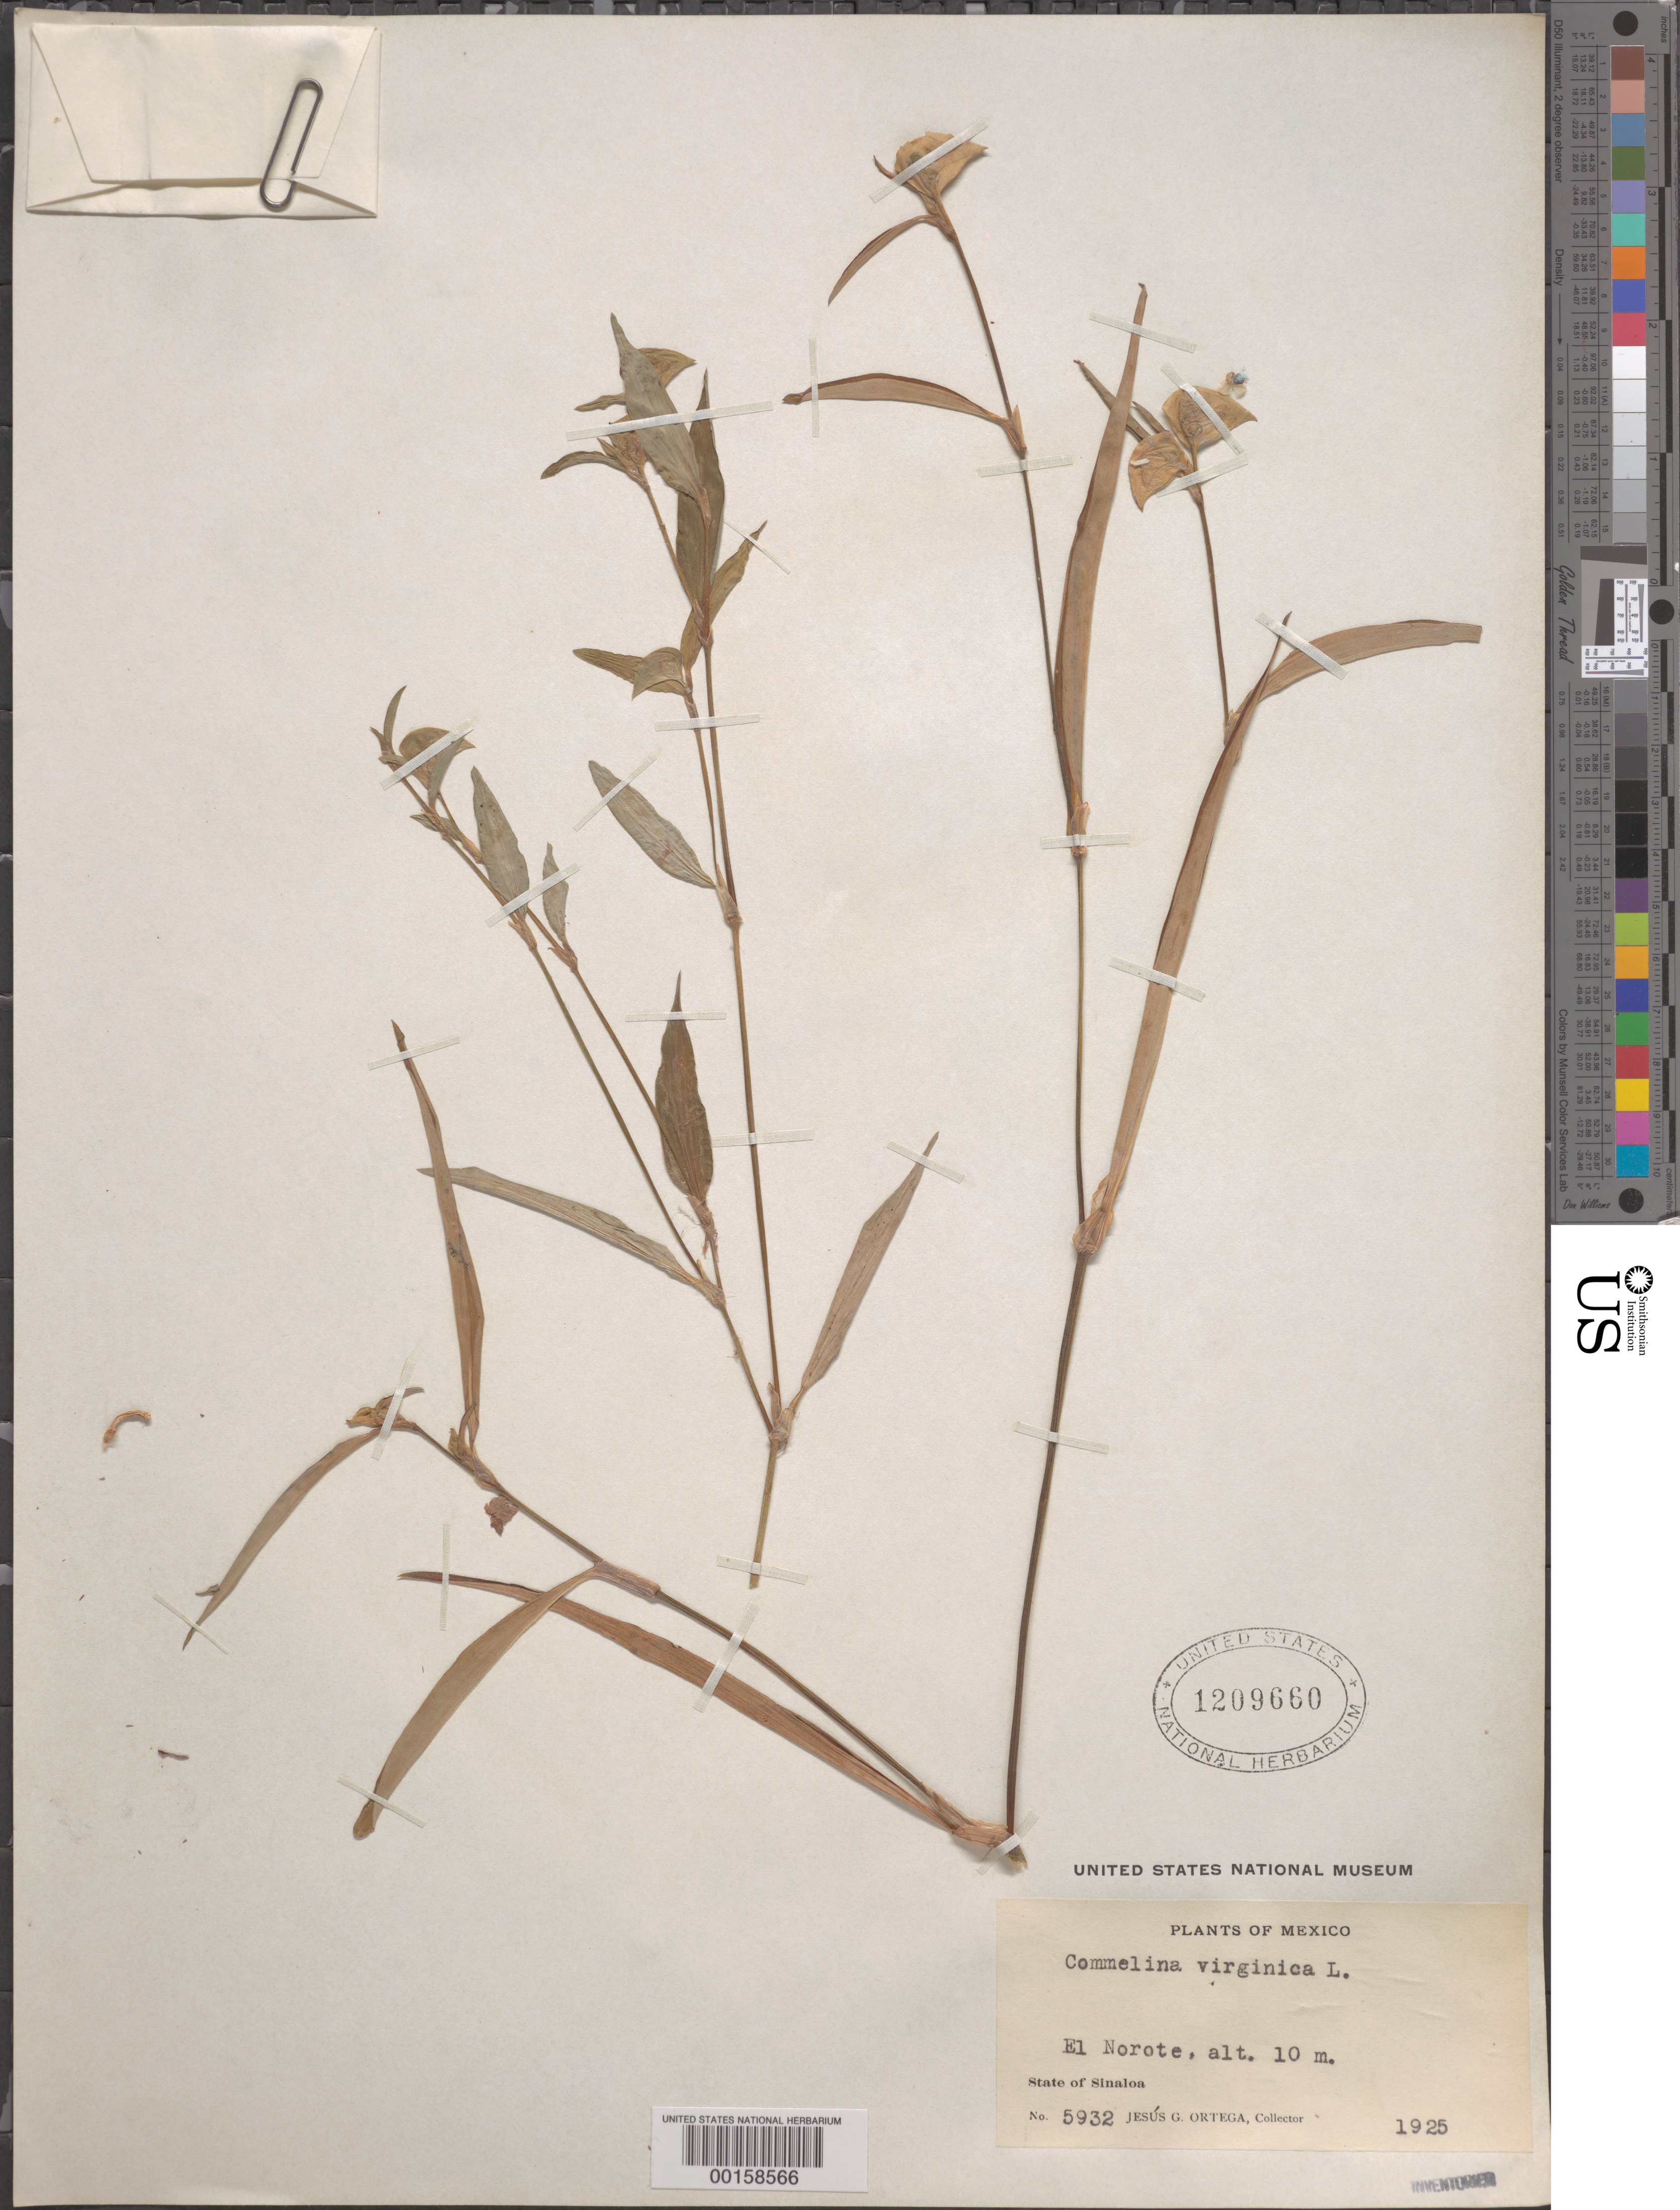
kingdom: Plantae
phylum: Tracheophyta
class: Liliopsida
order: Commelinales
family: Commelinaceae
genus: Commelina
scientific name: Commelina erecta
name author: L.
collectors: J. Ortega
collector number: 5932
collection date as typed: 1925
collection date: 1925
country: Mexico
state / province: Sinaloa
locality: El norote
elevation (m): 10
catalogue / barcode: US 1209660